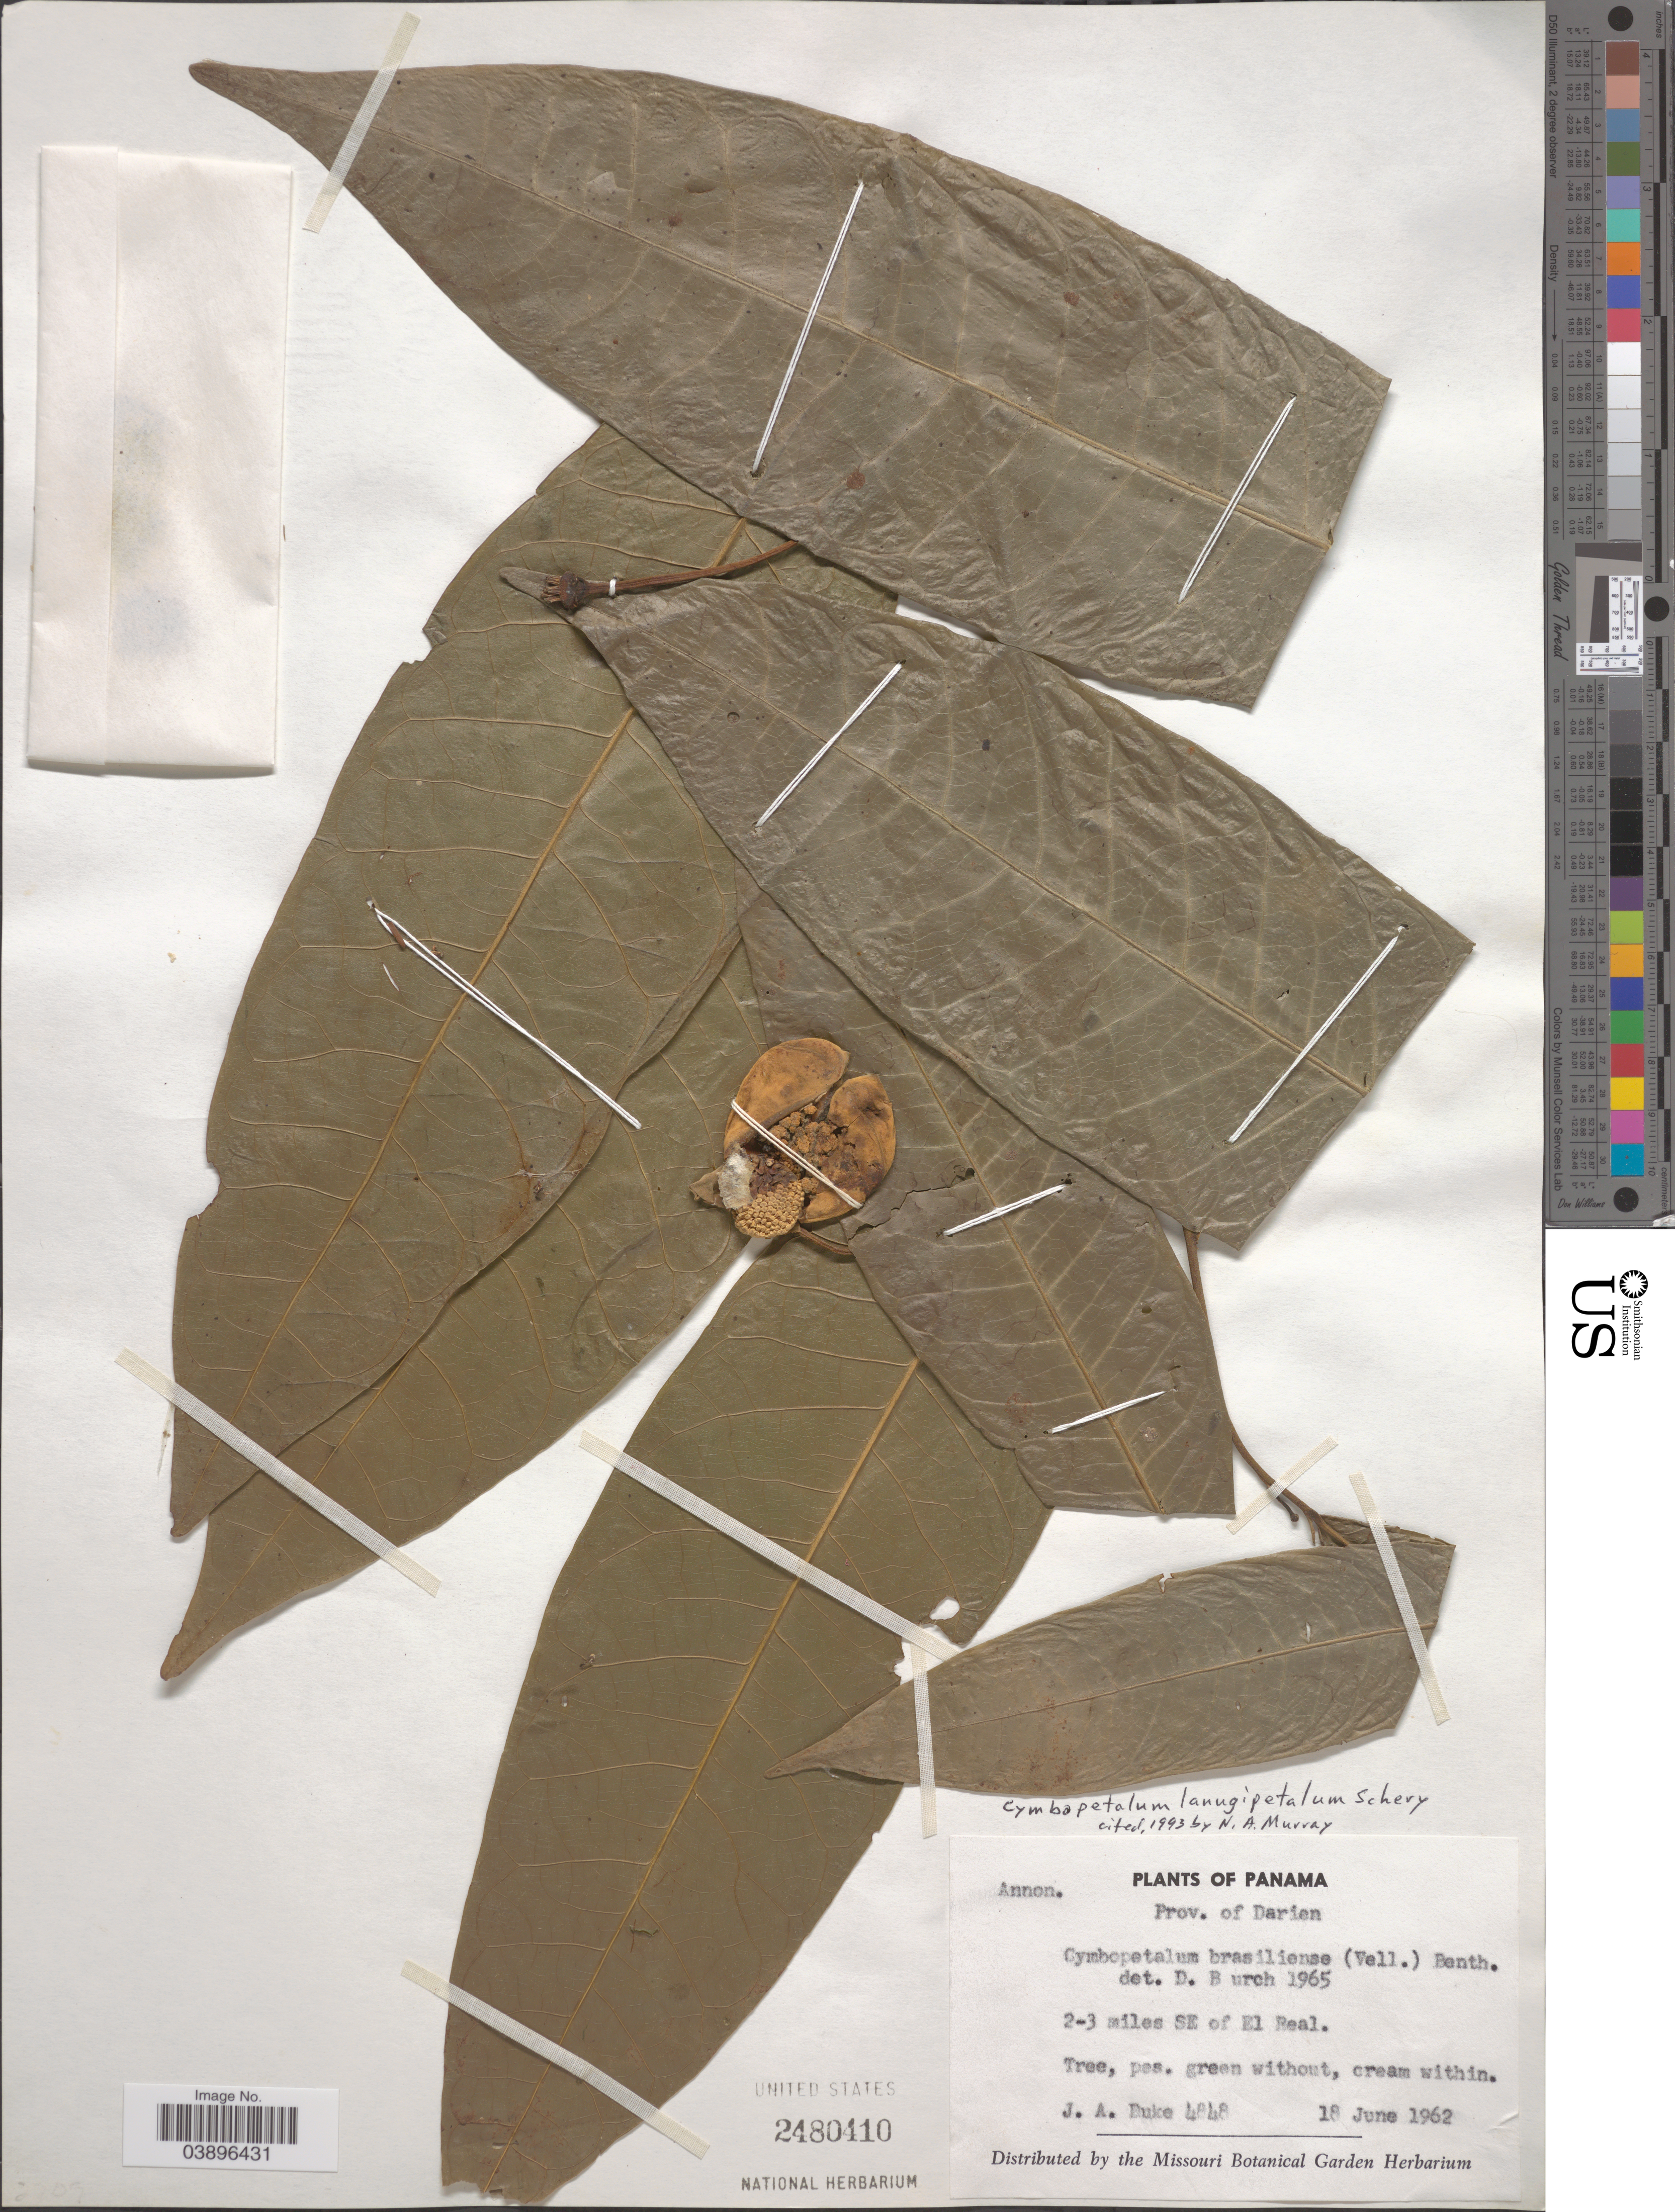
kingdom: Plantae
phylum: Tracheophyta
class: Magnoliopsida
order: Magnoliales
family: Annonaceae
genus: Cymbopetalum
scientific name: Cymbopetalum lanugipetalum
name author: Schery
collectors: J. A. Duke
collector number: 4848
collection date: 1962-06-18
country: Panama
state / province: Darien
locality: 2-3 miles SE of El Real.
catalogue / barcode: US 2480410